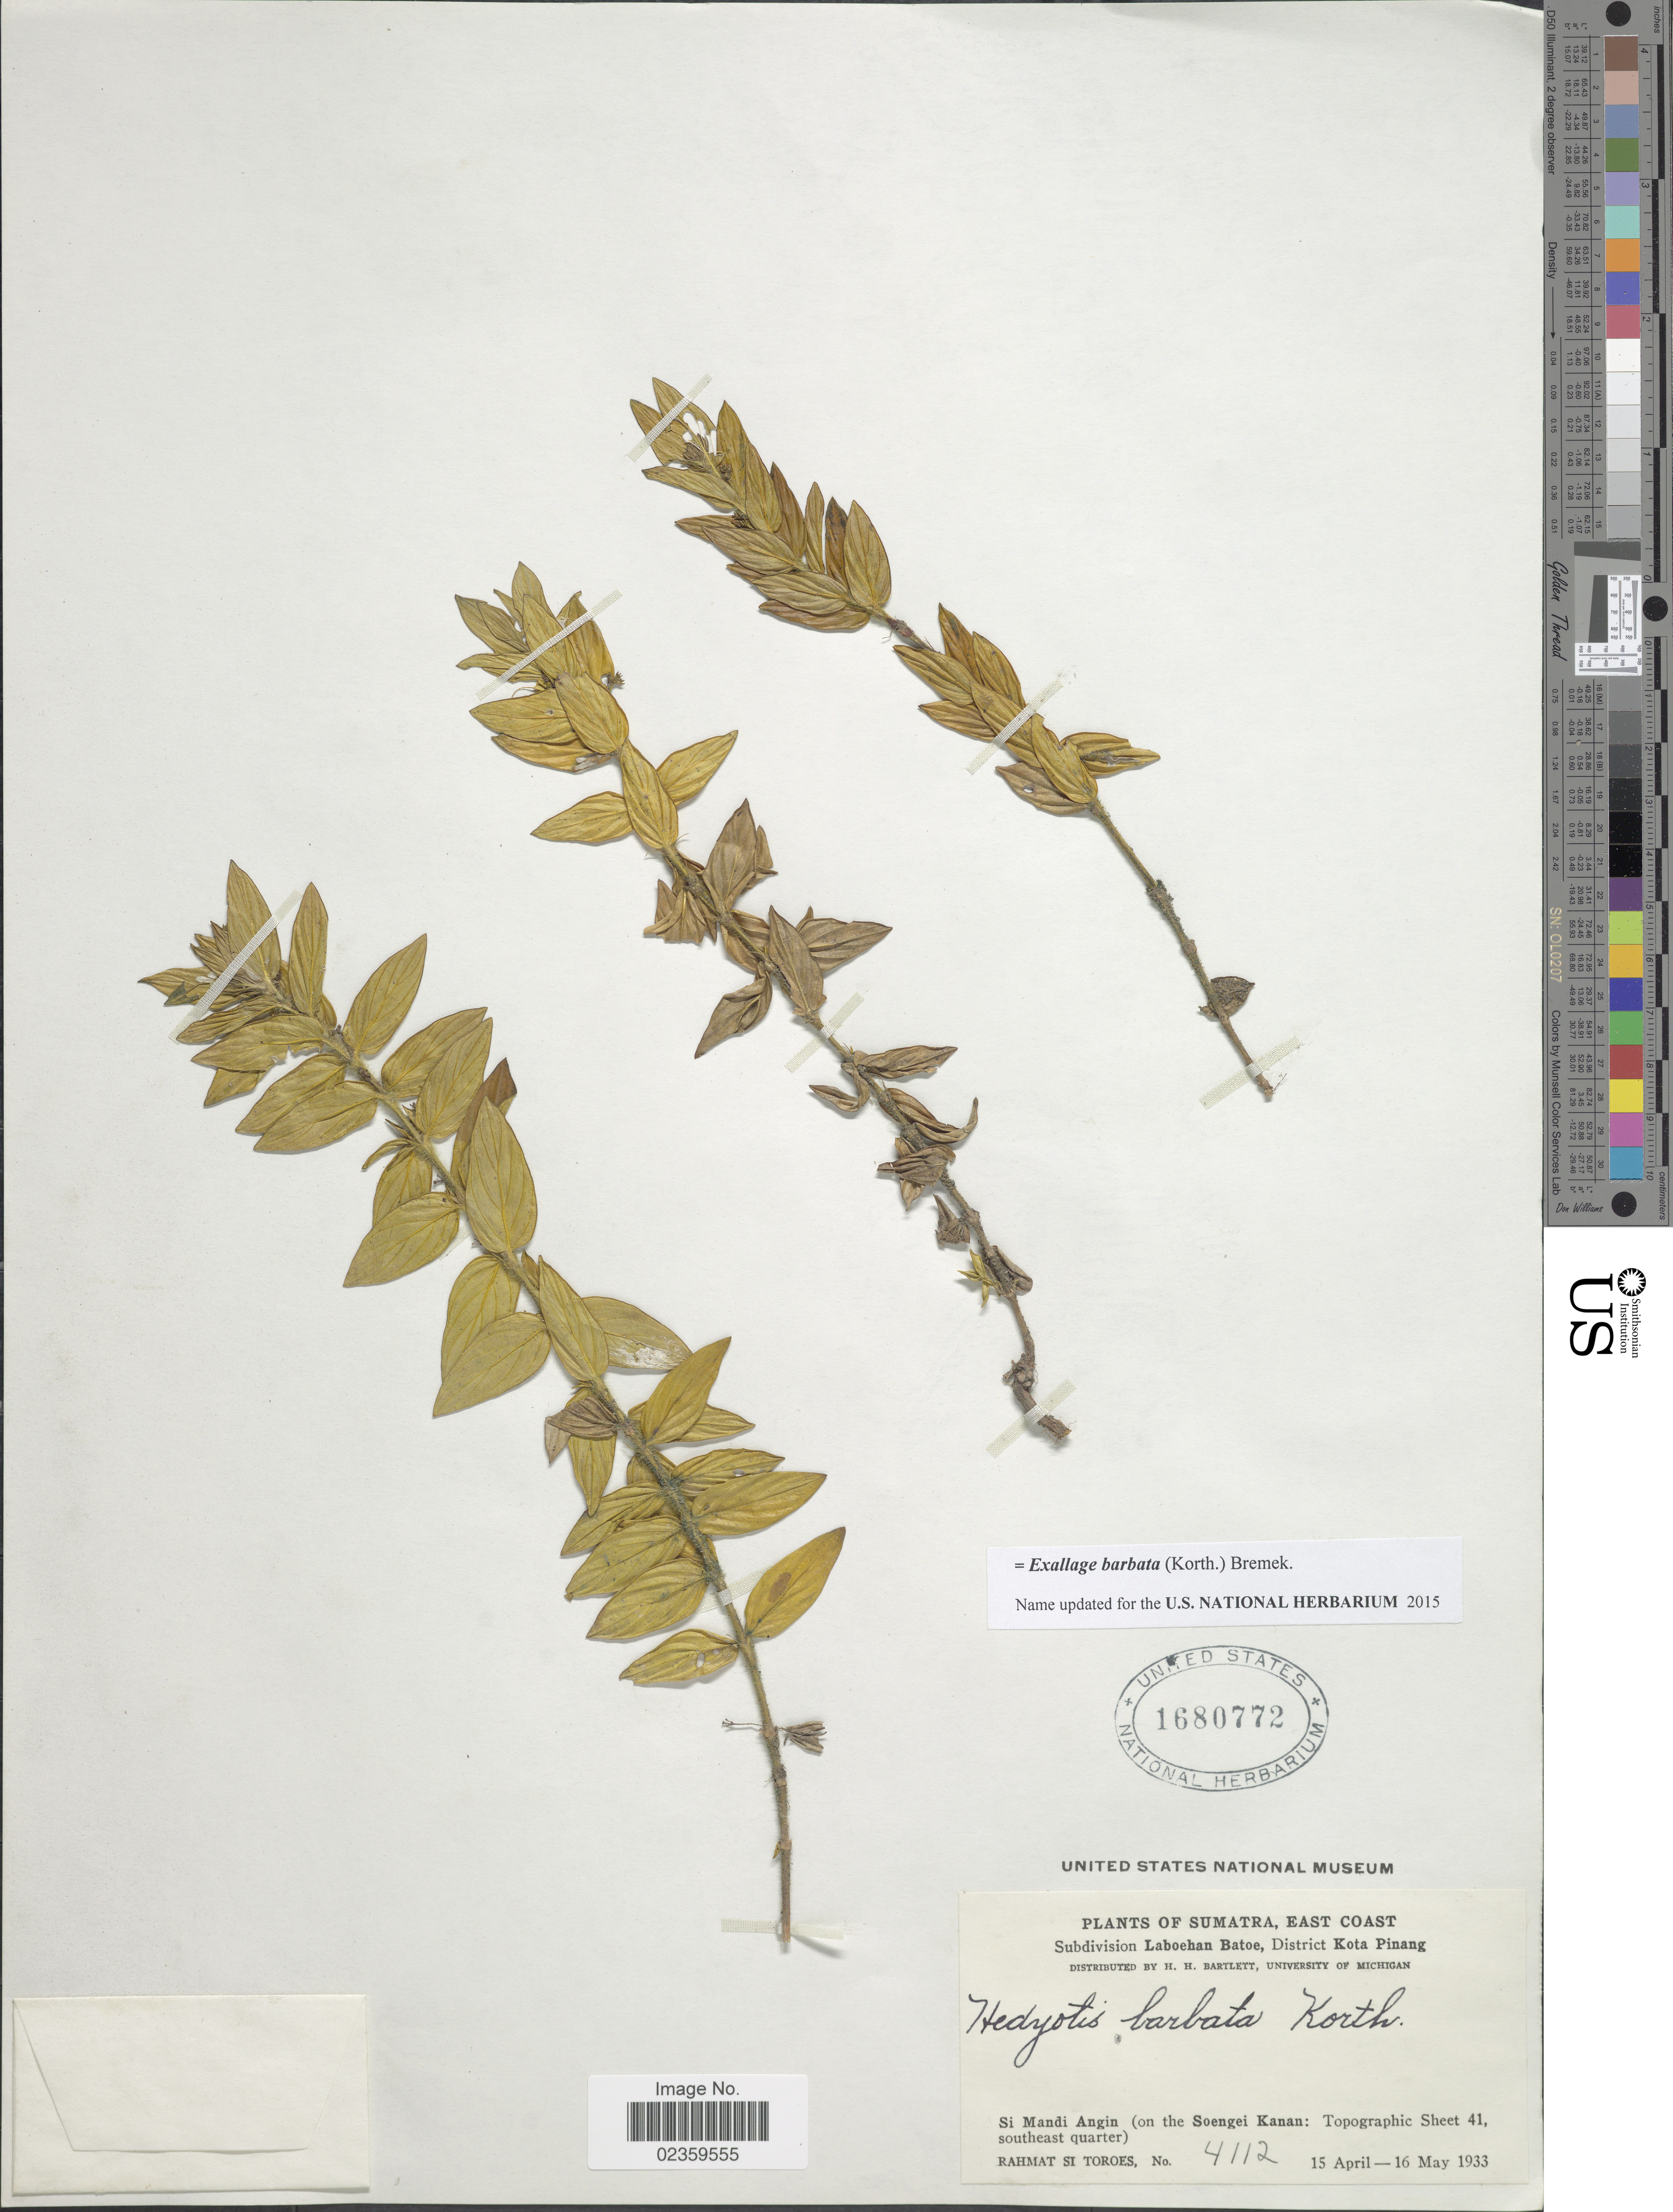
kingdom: Plantae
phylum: Tracheophyta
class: Magnoliopsida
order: Gentianales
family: Rubiaceae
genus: Exallage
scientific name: Exallage barbata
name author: (Korth.) Bremek.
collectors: Rahmat Si Boeea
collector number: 4112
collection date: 1933-04-15/1933-05-16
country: Indonesia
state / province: Sumatra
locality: Sumatra, East Coast. Subdivision Laboehan Batoe, District Kota Pinang. Si Mandi Angin (on the Soengei Kanan: Topographic Sheet 41, southeast quarter)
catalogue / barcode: US 1680772